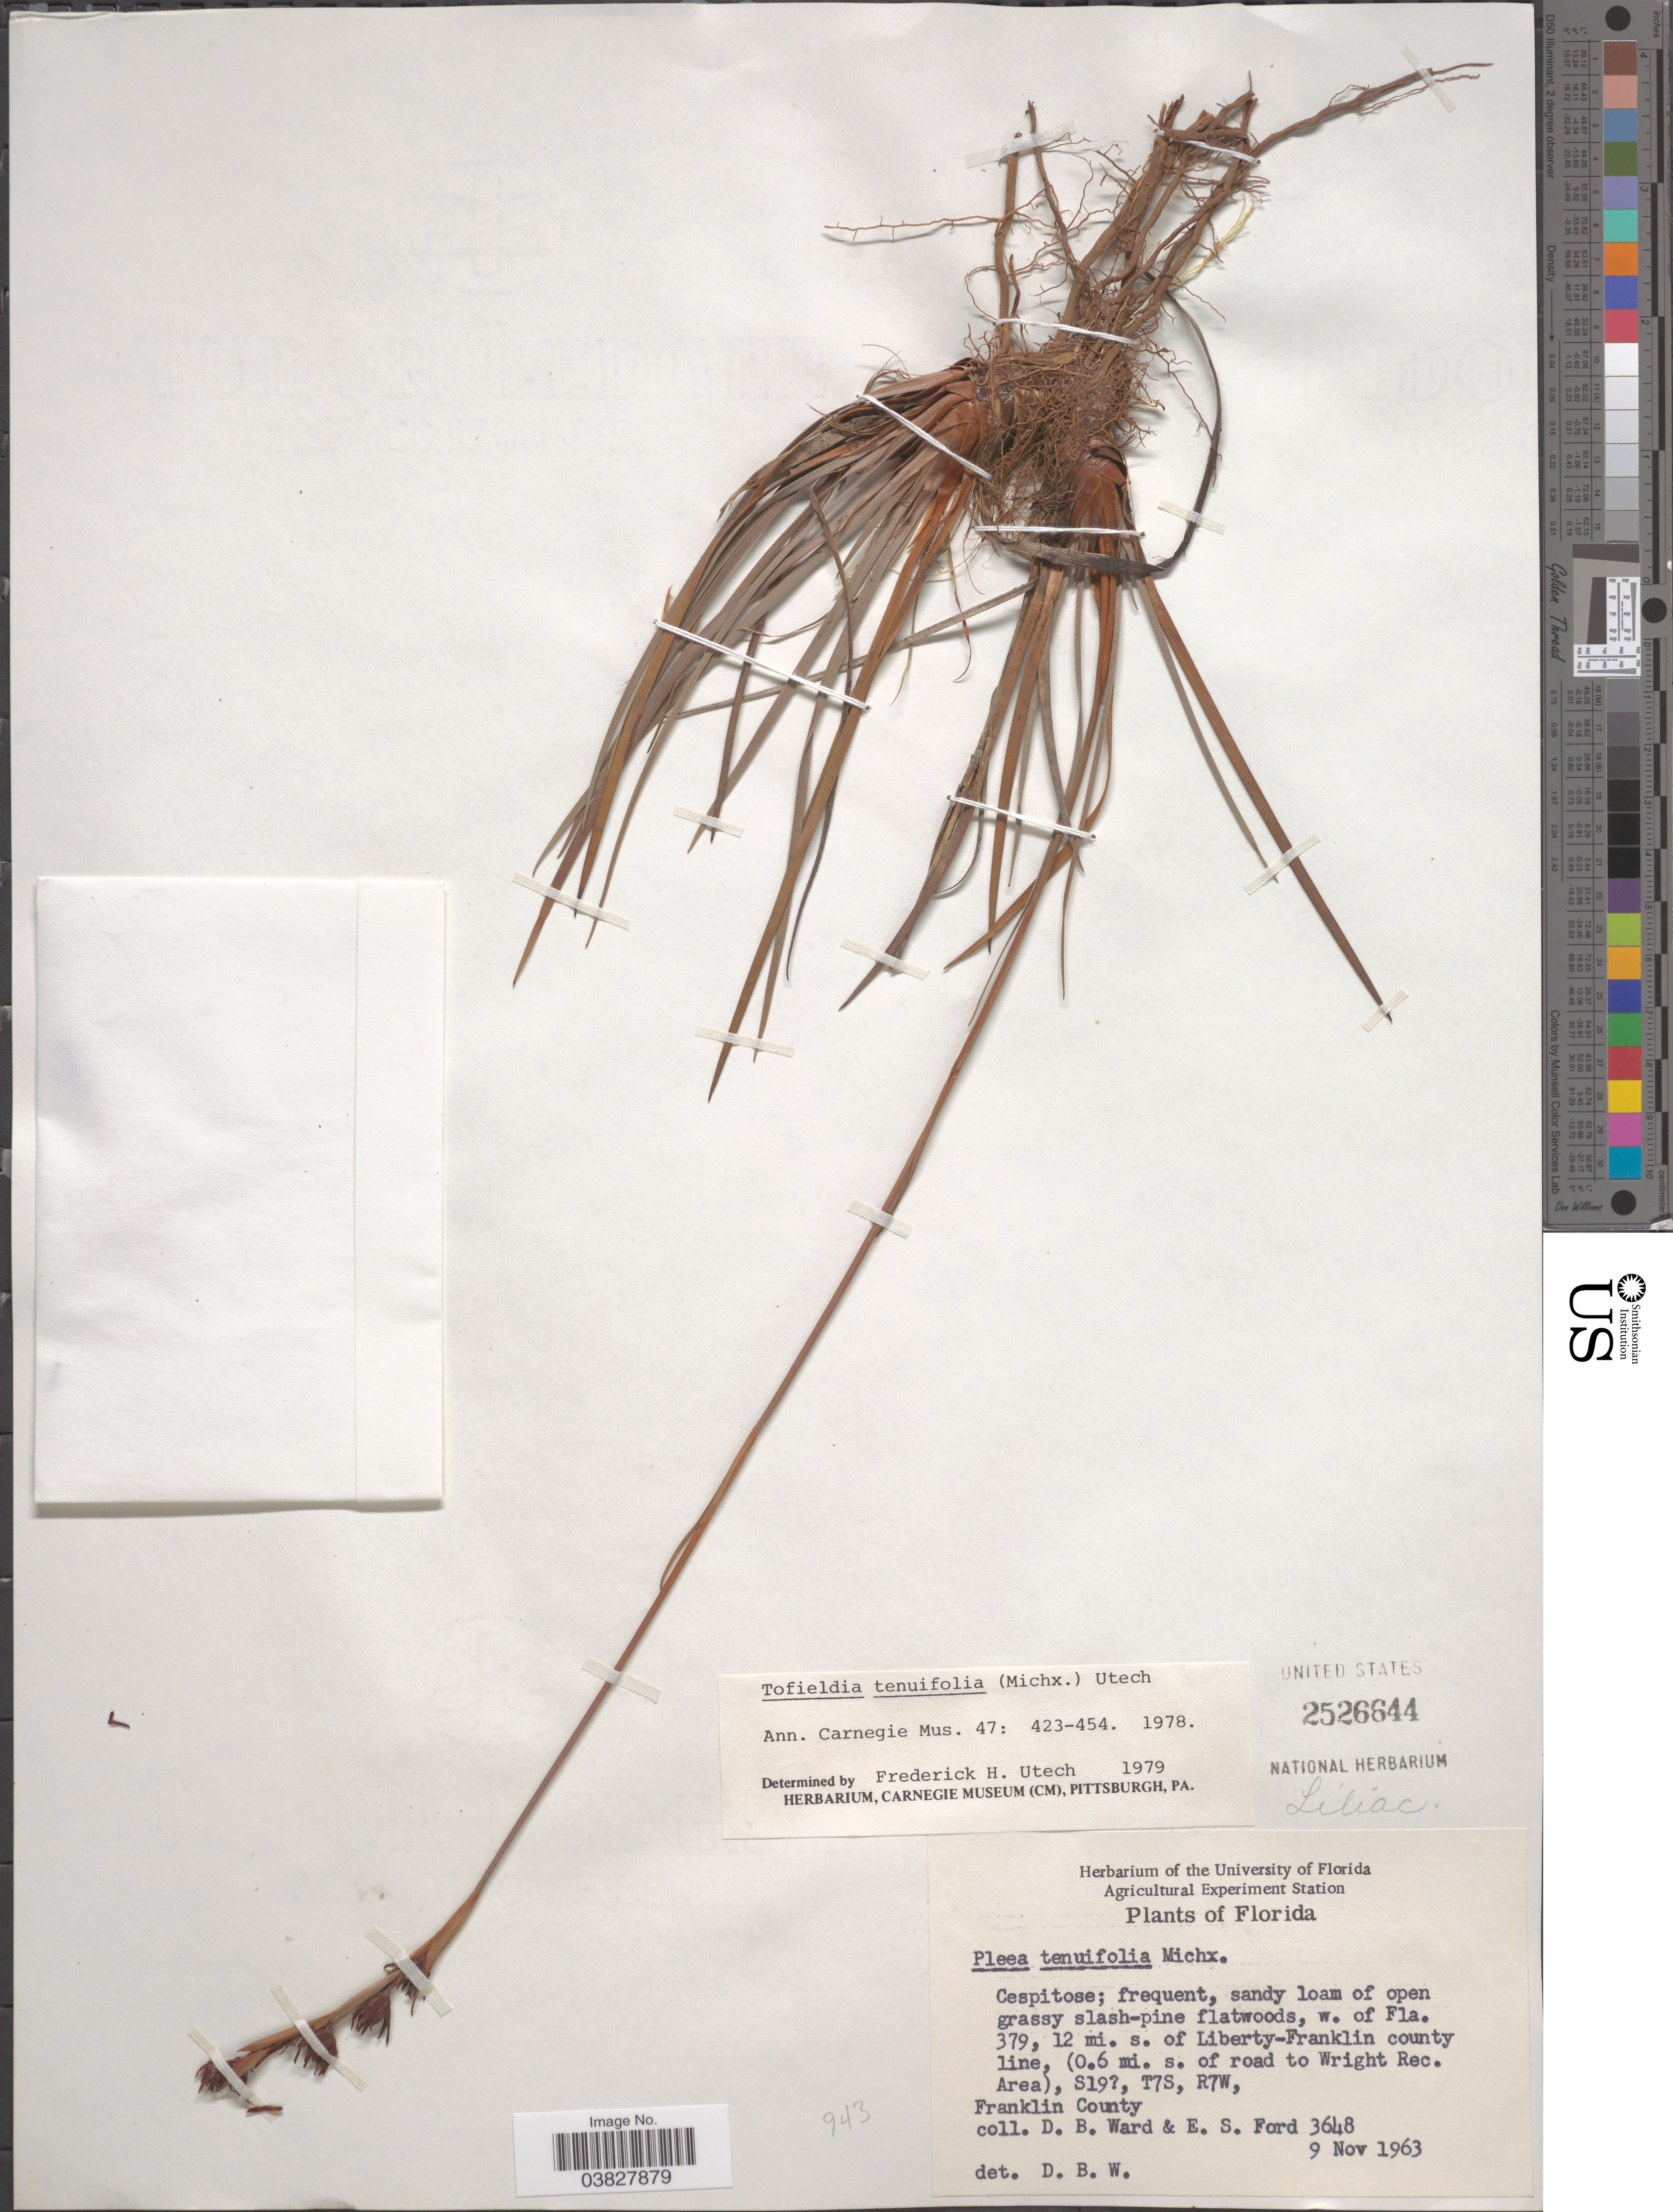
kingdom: Plantae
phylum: Tracheophyta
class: Liliopsida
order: Alismatales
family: Tofieldiaceae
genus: Pleea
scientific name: Pleea tenuifolia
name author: Michx.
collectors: D. B. Ward & E. Ford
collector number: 3648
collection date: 1963-11-09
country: United States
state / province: Florida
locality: W. of Fla. 379, 12 mi. s. of Liberty-Franklin county line, (0.6 mi. s. of road to Wright Rec. Area), S19 [unsure placement], T7S, R7W, Franklin County.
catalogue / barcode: US 2526644